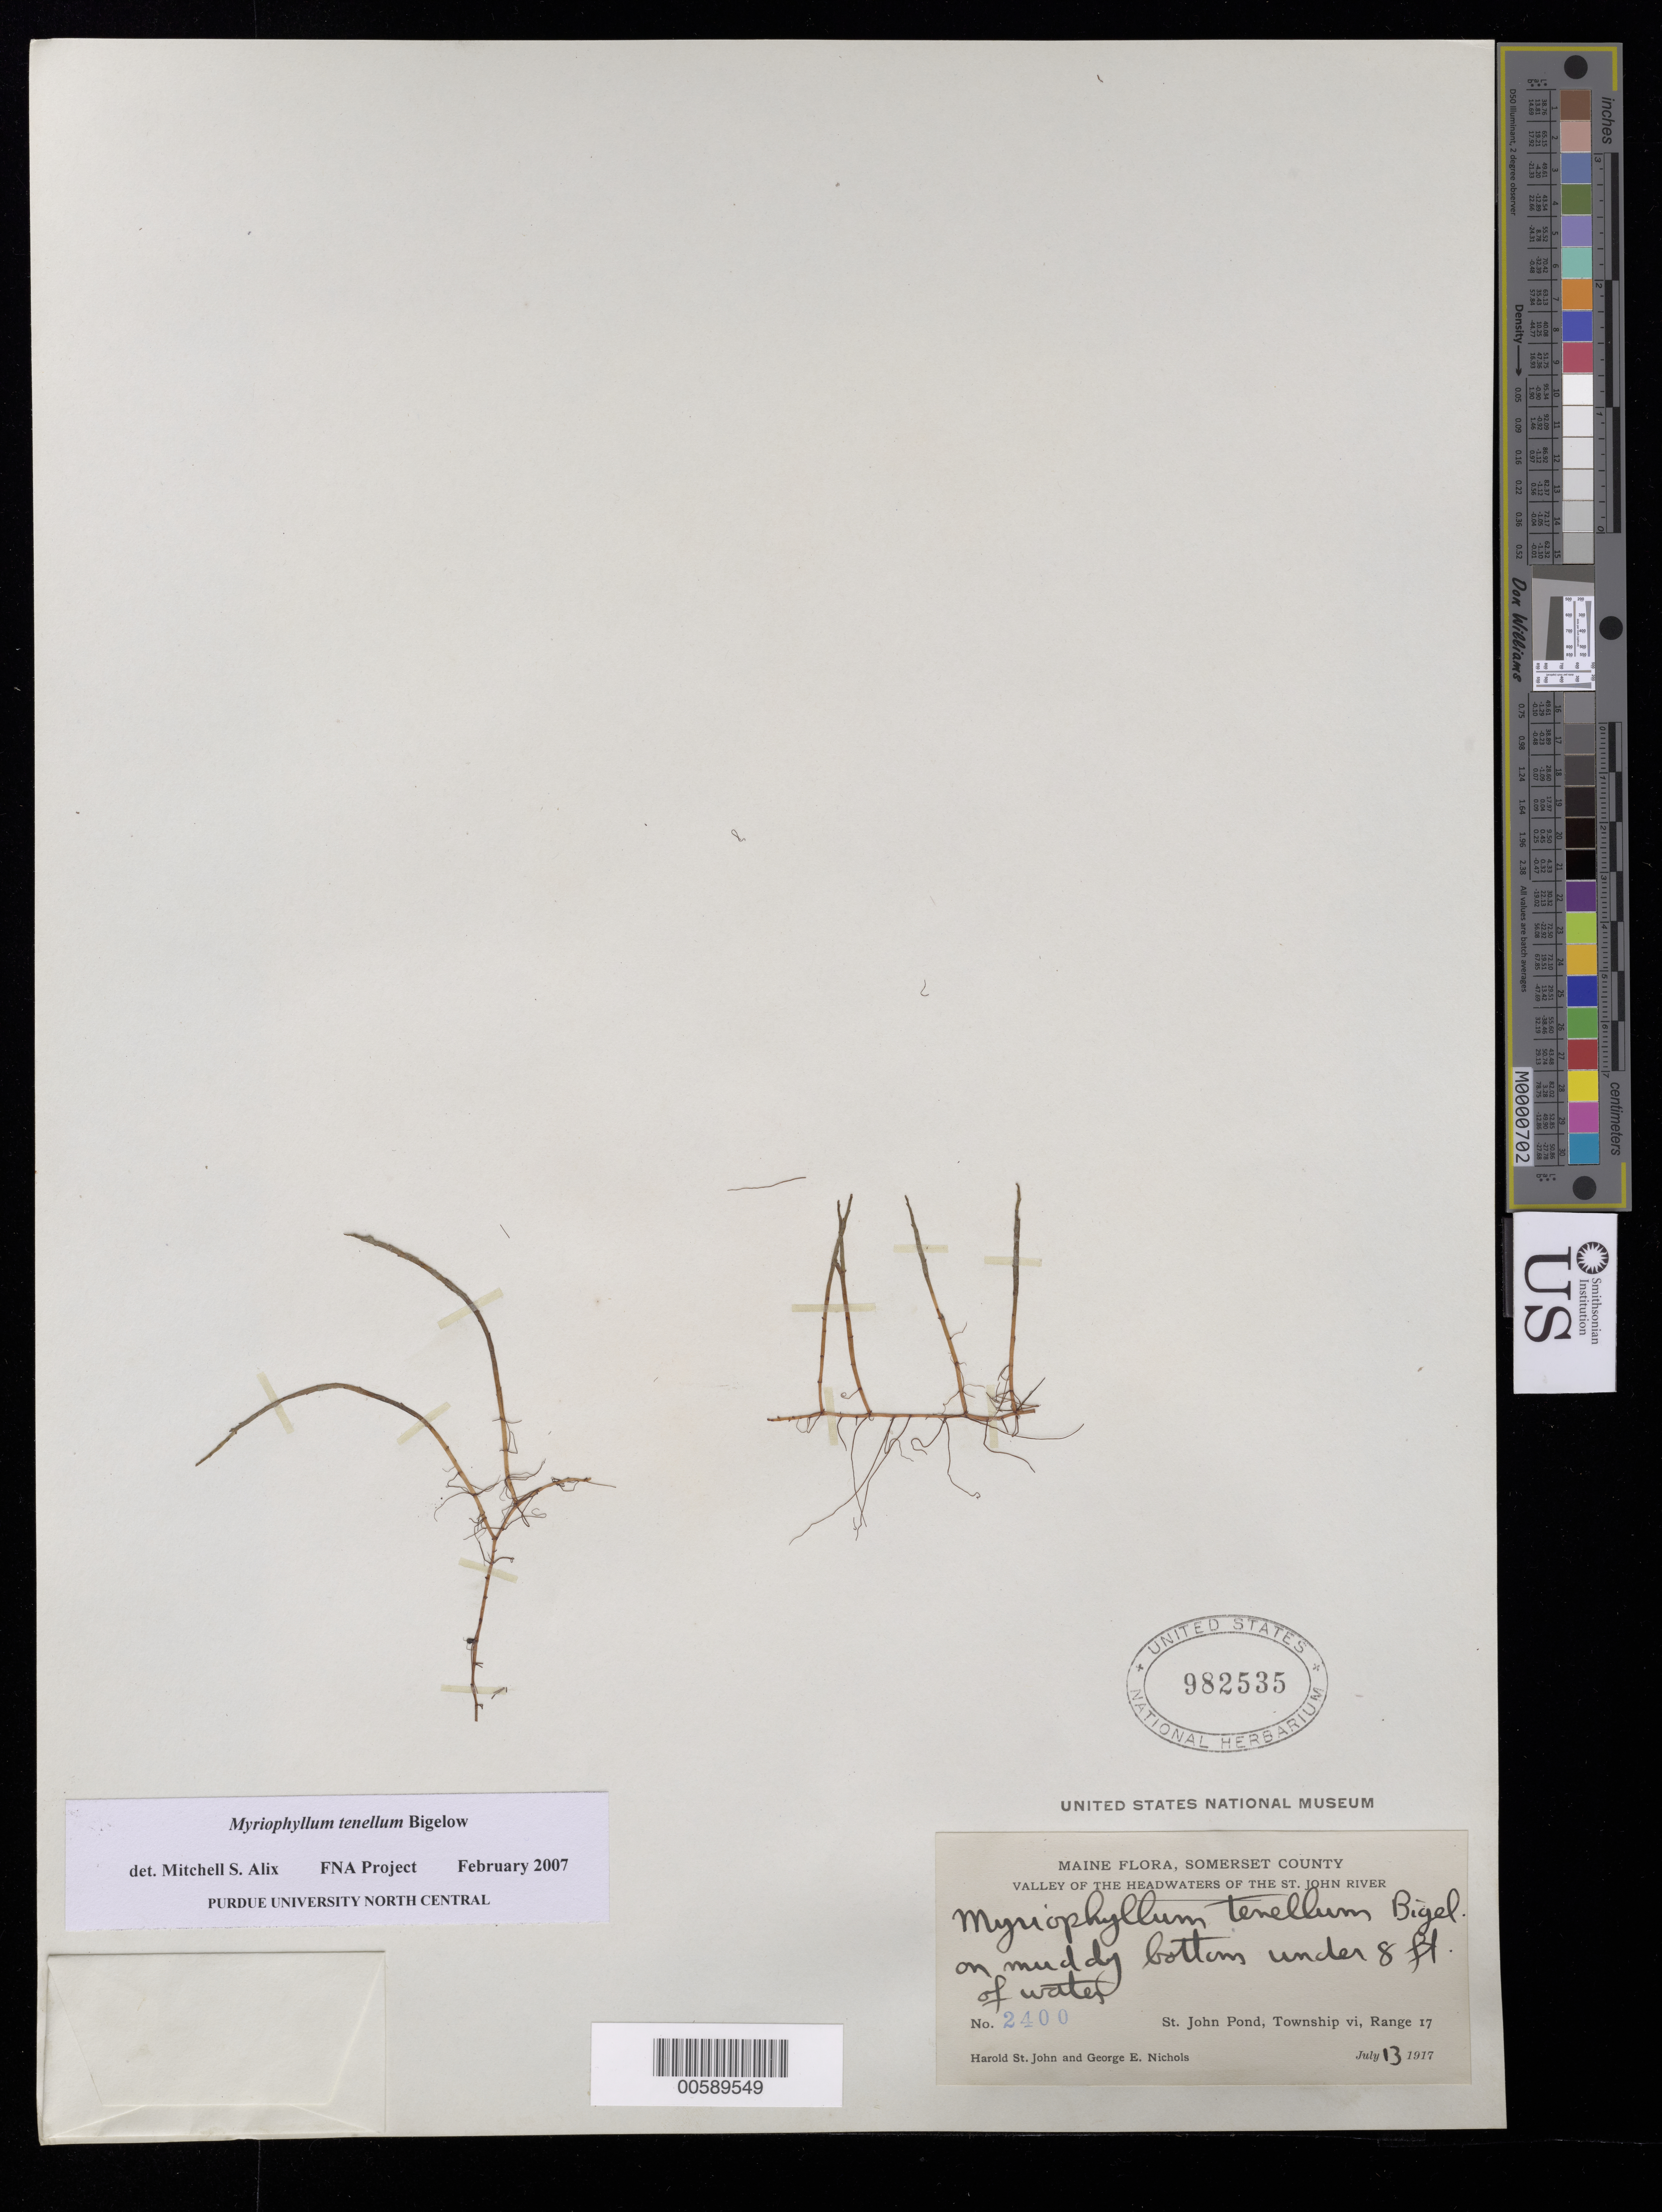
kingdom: Plantae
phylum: Tracheophyta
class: Magnoliopsida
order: Saxifragales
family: Haloragaceae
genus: Myriophyllum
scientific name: Myriophyllum tenellum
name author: Bigelow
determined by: Alix, M. S.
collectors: H. St. John & G. E. Nichols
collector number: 2400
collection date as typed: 13 Jul 1917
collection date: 1917-07-13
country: United States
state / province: Maine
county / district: Somerset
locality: St. John Pond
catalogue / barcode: US 982535